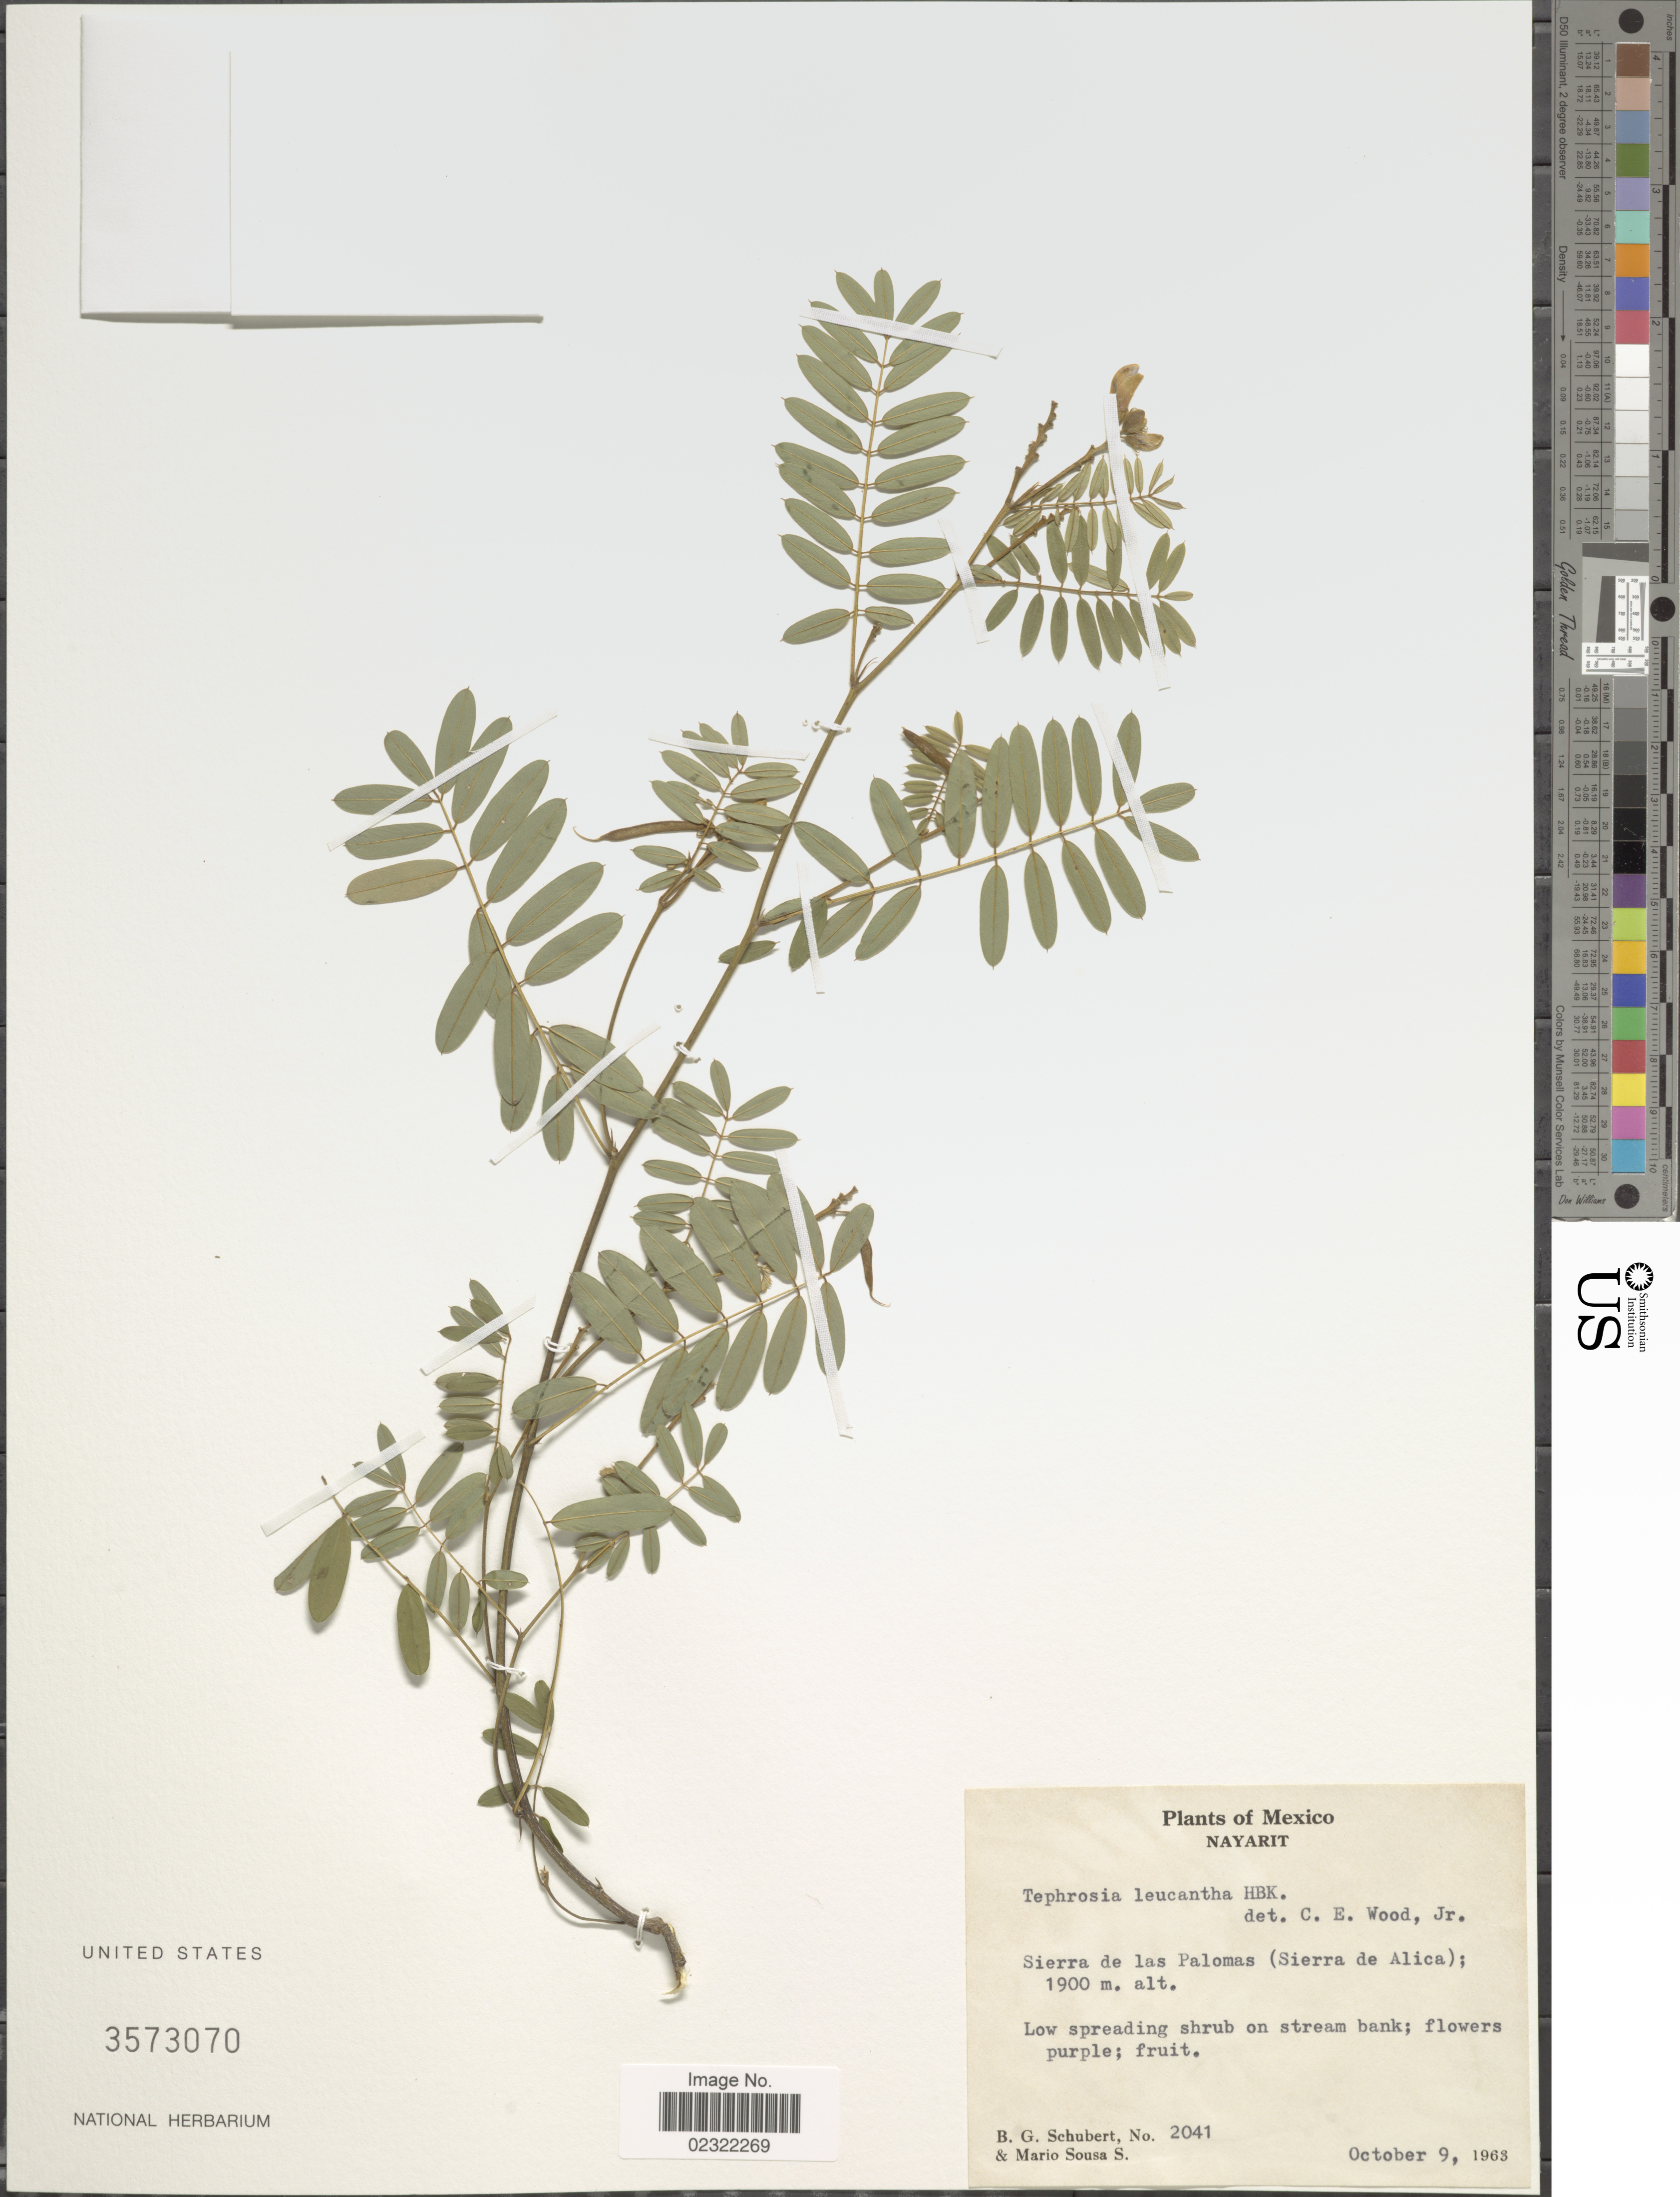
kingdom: Plantae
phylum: Tracheophyta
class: Magnoliopsida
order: Fabales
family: Fabaceae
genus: Tephrosia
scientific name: Tephrosia leucantha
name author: Kunth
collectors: B. Schubert & M. Sousa S.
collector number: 2041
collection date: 1963-10-09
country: Mexico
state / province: Nayarit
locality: Mexico, Nayarit. Sierra de las Palomas (Sierra de Alica).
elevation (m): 1900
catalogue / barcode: US 3573070